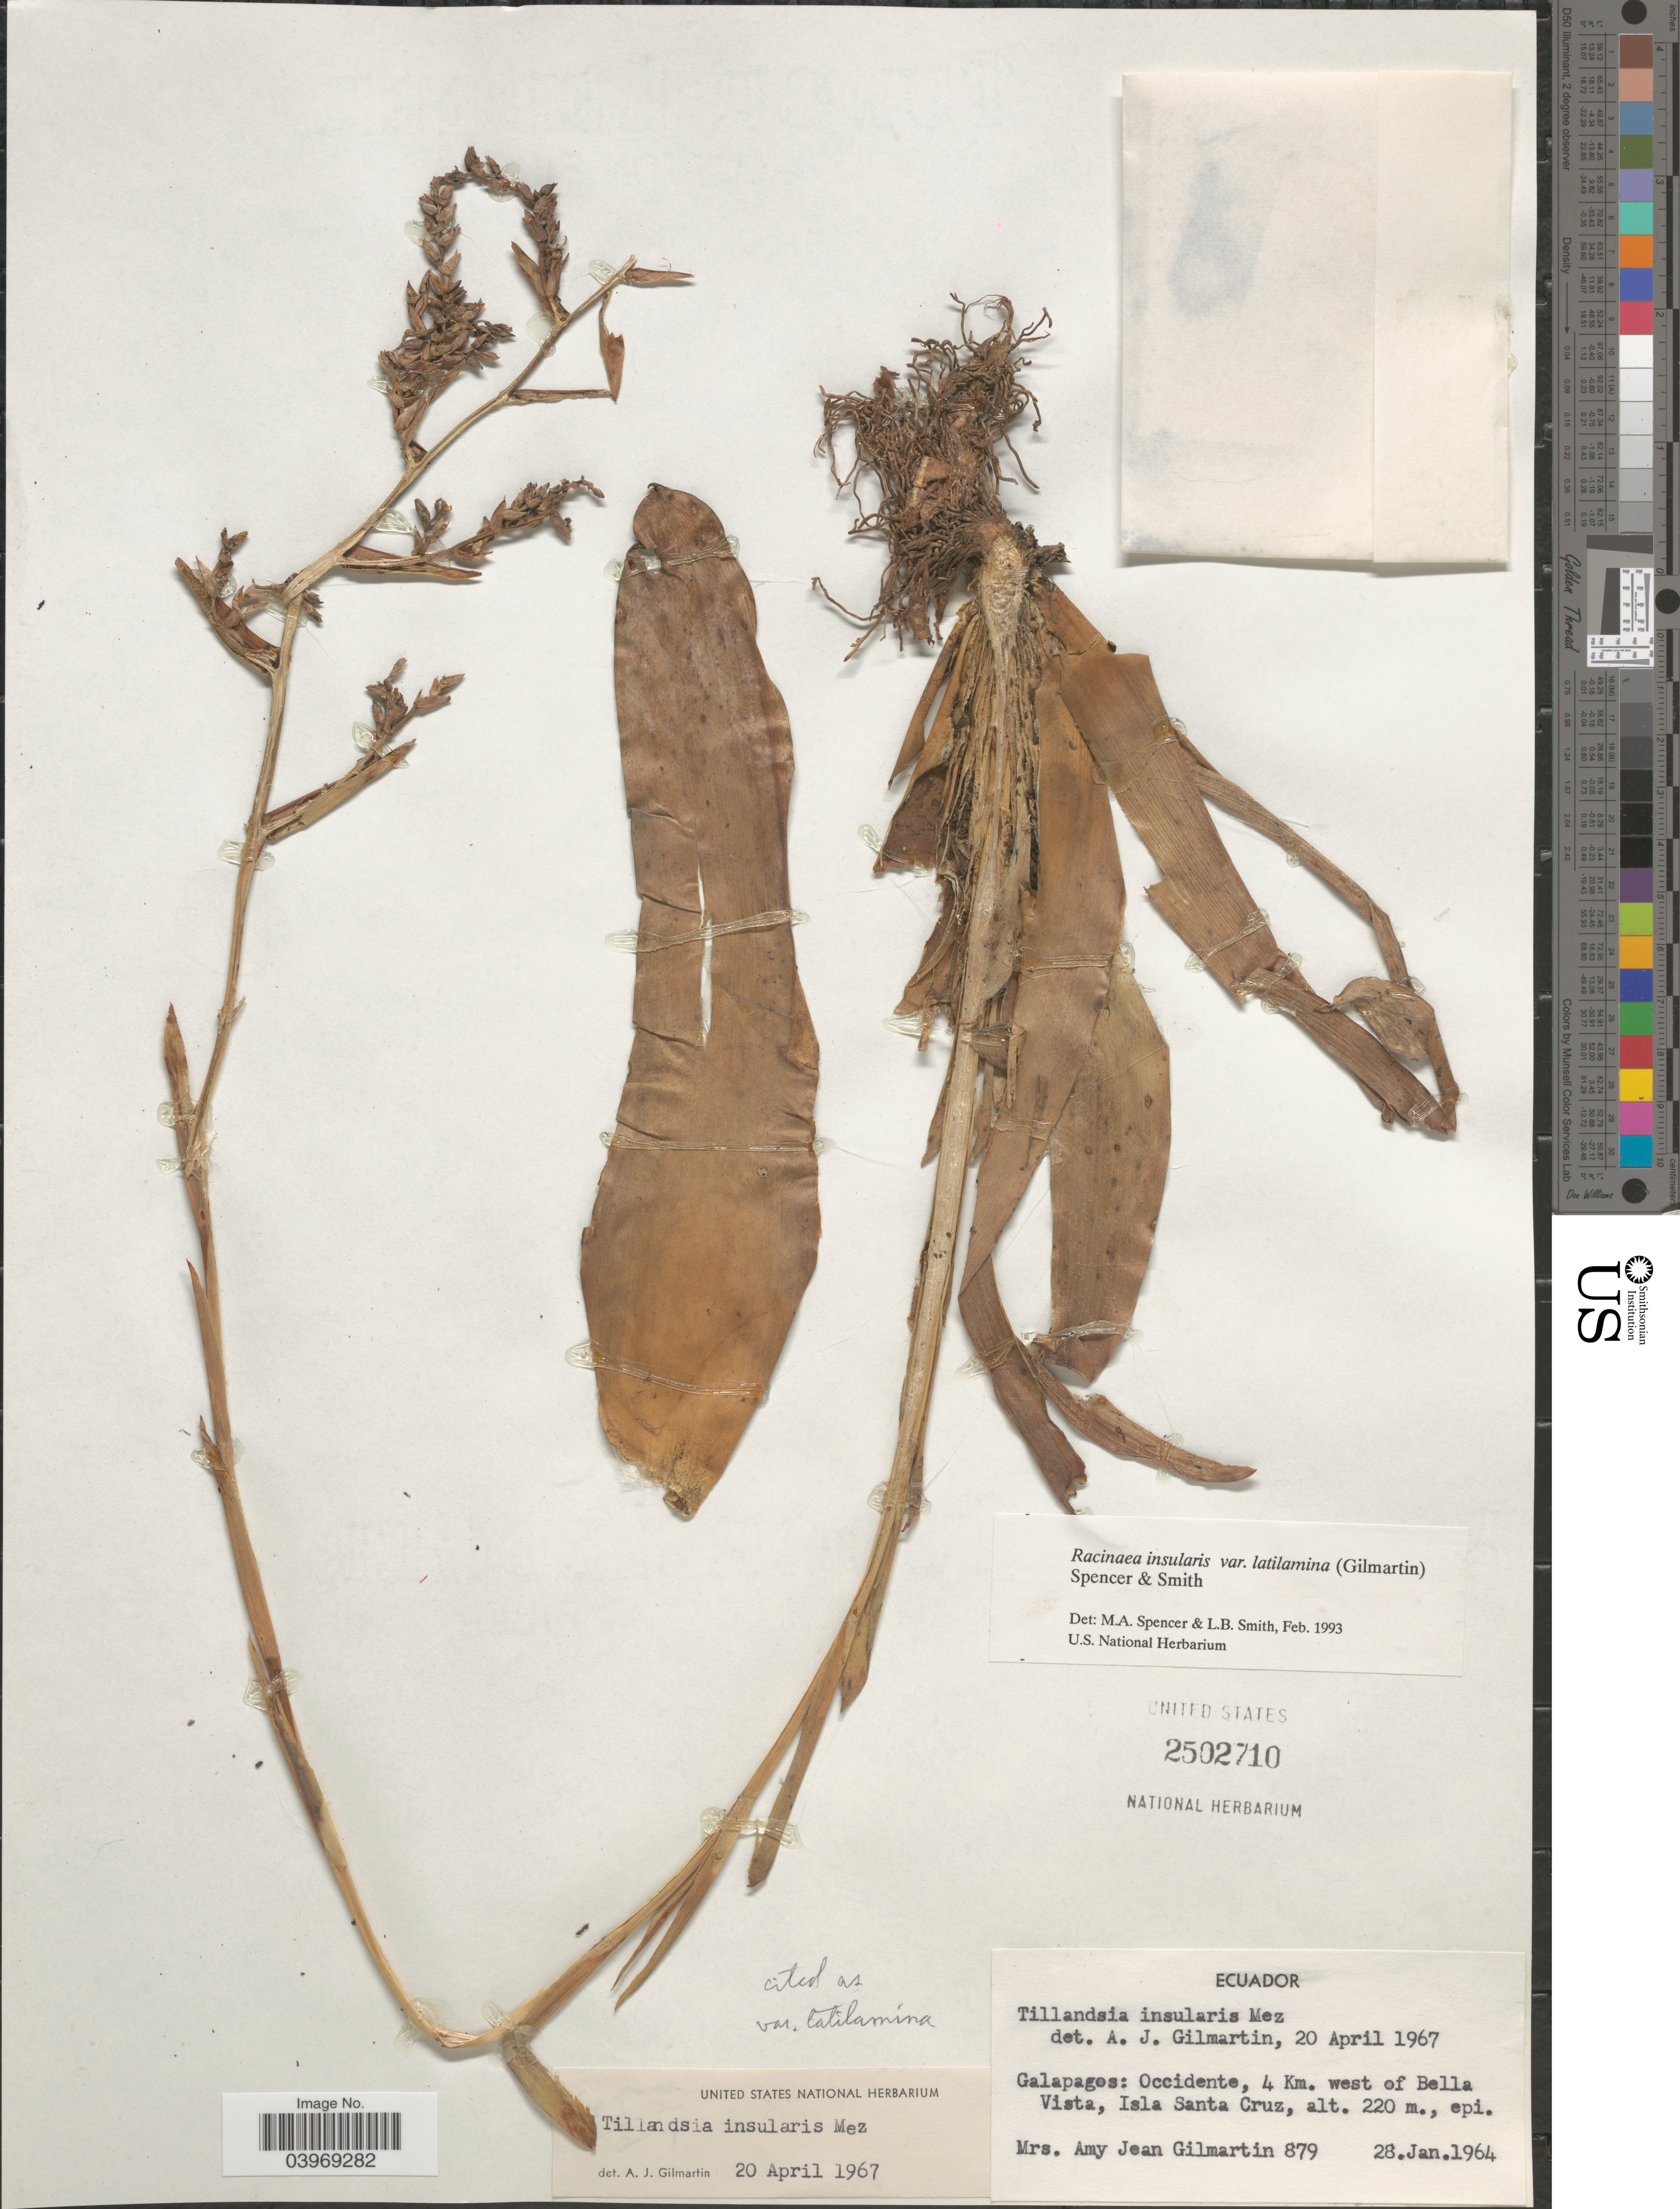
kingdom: Plantae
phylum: Tracheophyta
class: Liliopsida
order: Poales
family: Bromeliaceae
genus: Racinaea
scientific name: Racinaea insularis var. latilamina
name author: (Gilmartin) M.A. Spencer & L.B. Sm.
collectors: A. J. Gilmartin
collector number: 879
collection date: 1964-01-28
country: Ecuador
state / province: Colón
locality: Galapagos: Occidente, 4 Km. west of Bella Vista, Isla Santa Cruz.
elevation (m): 220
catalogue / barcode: US 2502710